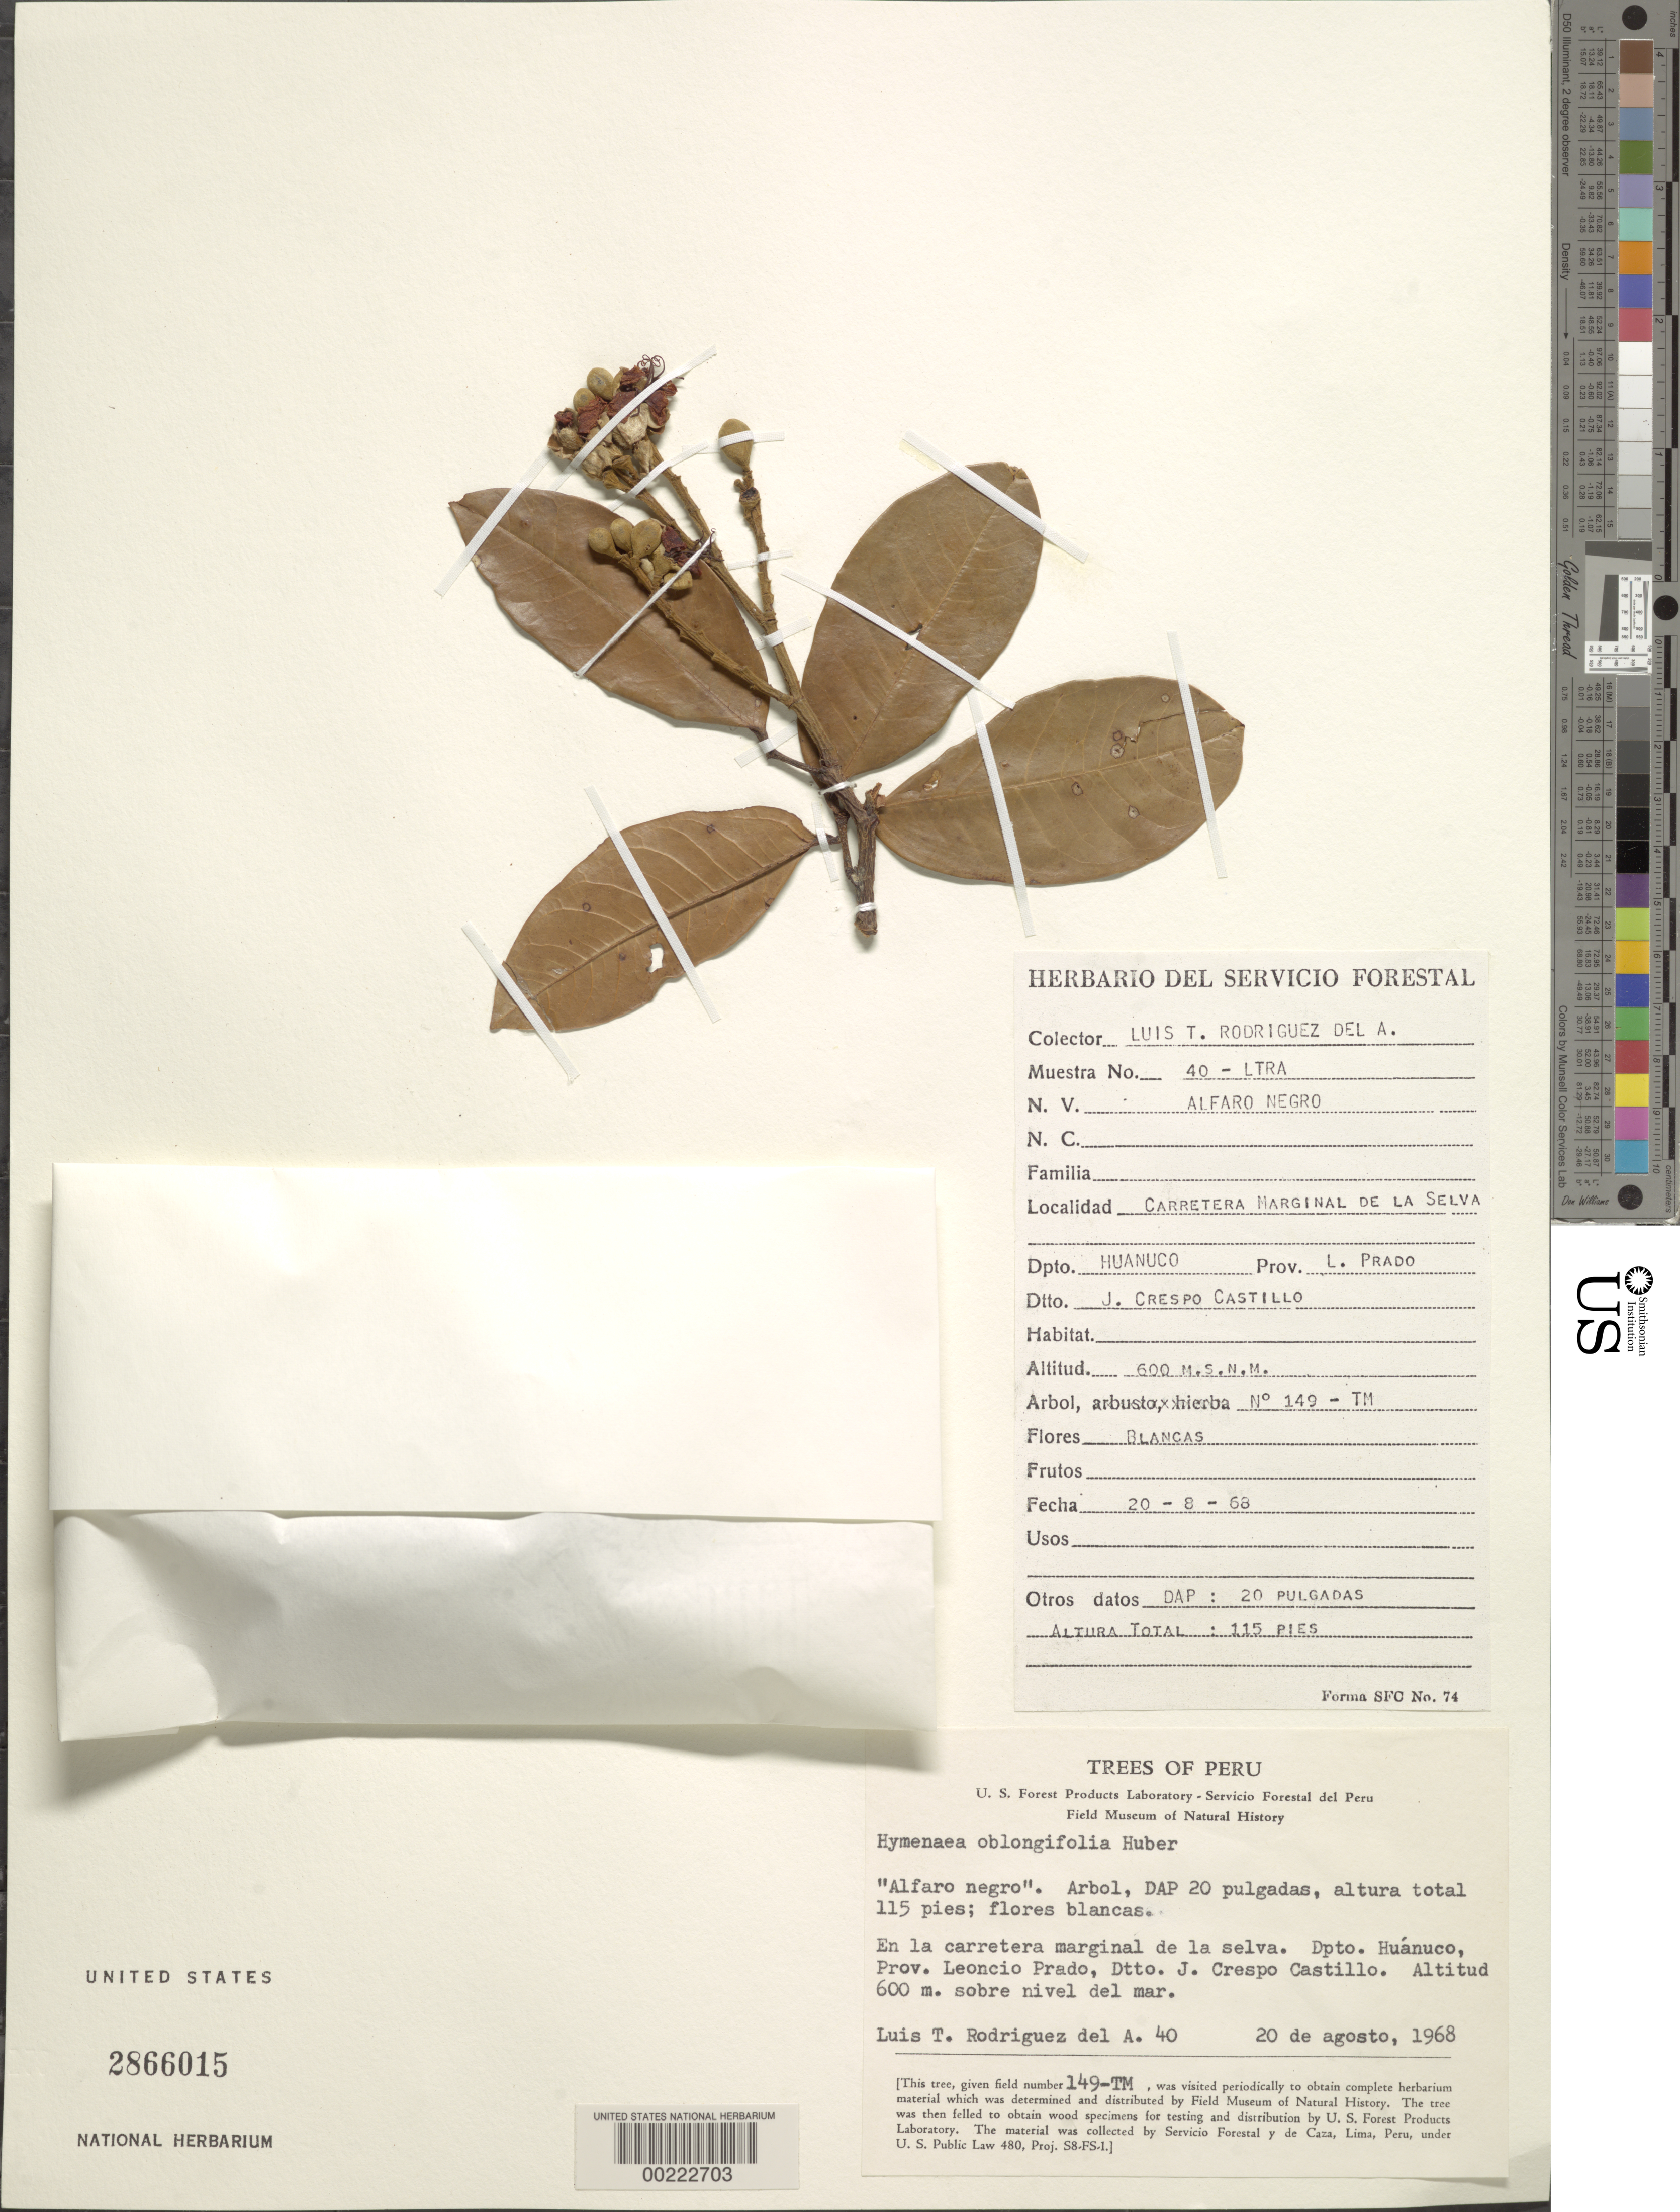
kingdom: Plantae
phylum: Tracheophyta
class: Magnoliopsida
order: Fabales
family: Fabaceae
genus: Hymenaea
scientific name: Hymenaea oblongifolia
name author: Huber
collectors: L. Rodriguez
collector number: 40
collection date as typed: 20 Aug 1968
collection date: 1968-08-20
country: Peru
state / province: Huánuco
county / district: Leoncio Prado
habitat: On the road on the edge of the forest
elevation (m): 300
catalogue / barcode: US 2866015